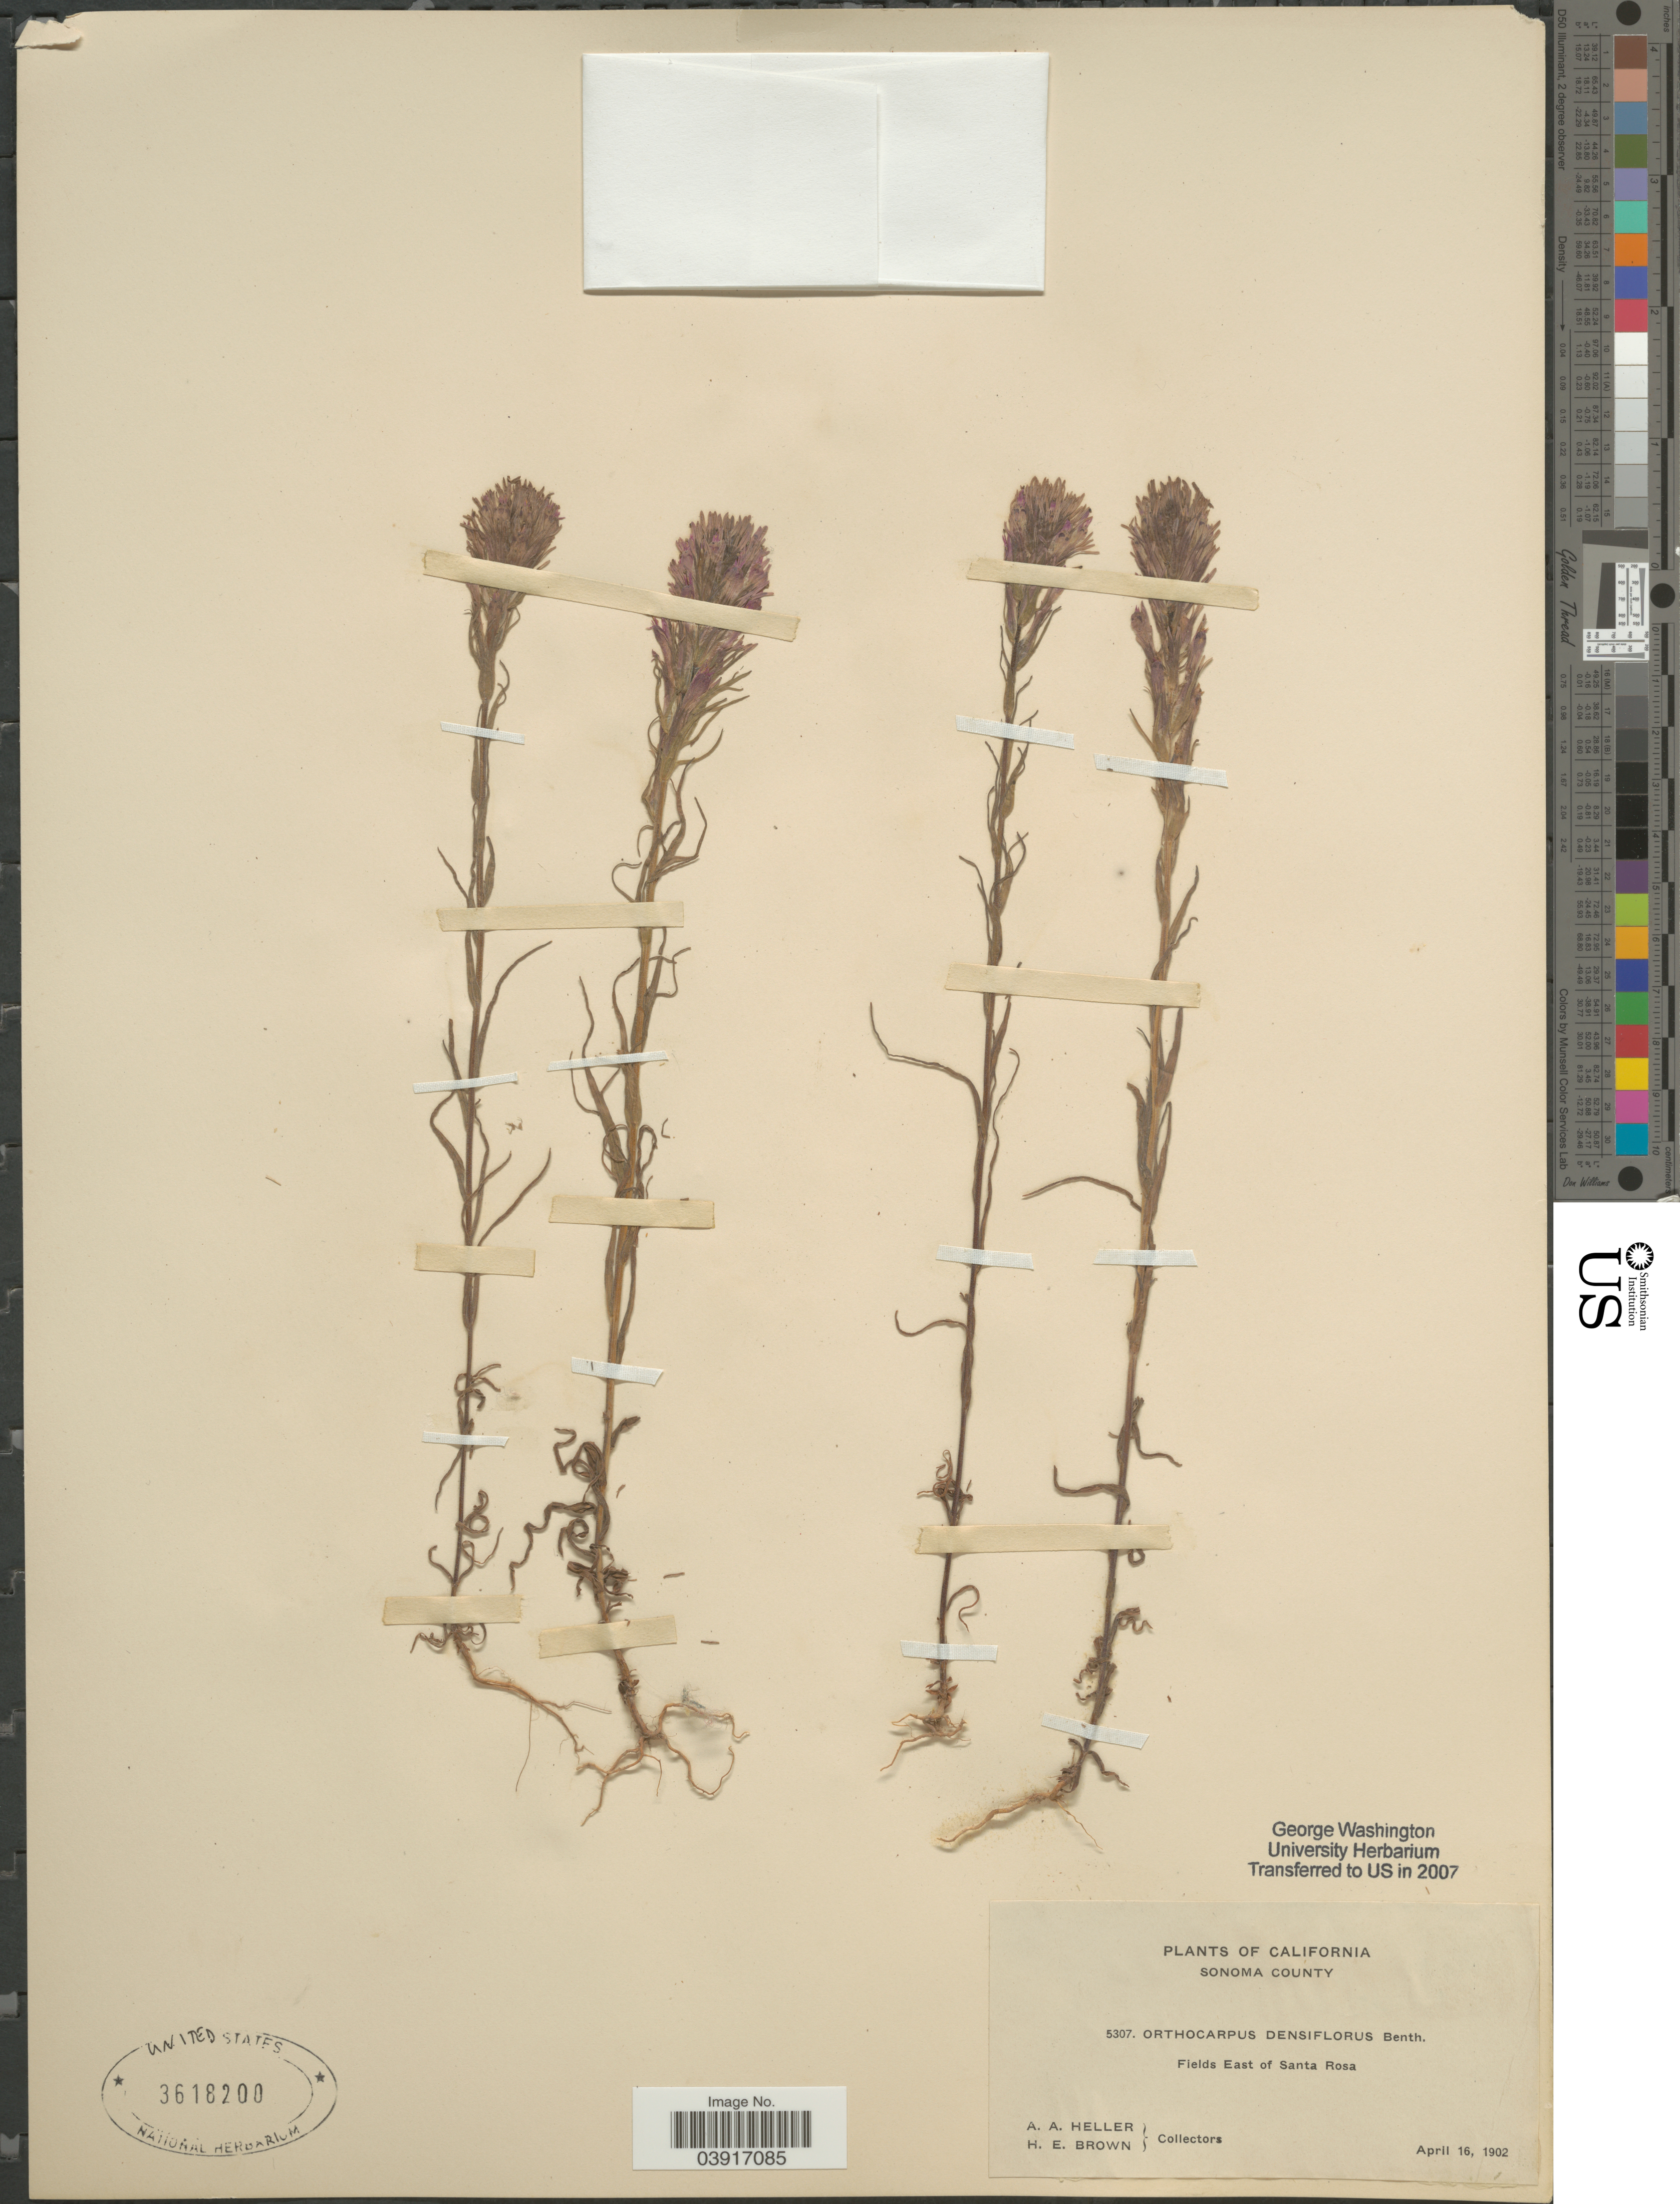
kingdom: Plantae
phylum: Tracheophyta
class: Magnoliopsida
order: Lamiales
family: Orobanchaceae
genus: Orthocarpus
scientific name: Orthocarpus densiflorus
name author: Benth.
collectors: A. A. Heller & H. E. Brown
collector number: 5307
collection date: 1902-04-16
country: United States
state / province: California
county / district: Sonoma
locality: Sonoma County. Fields East of Santa Rosa.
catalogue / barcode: US 3618200